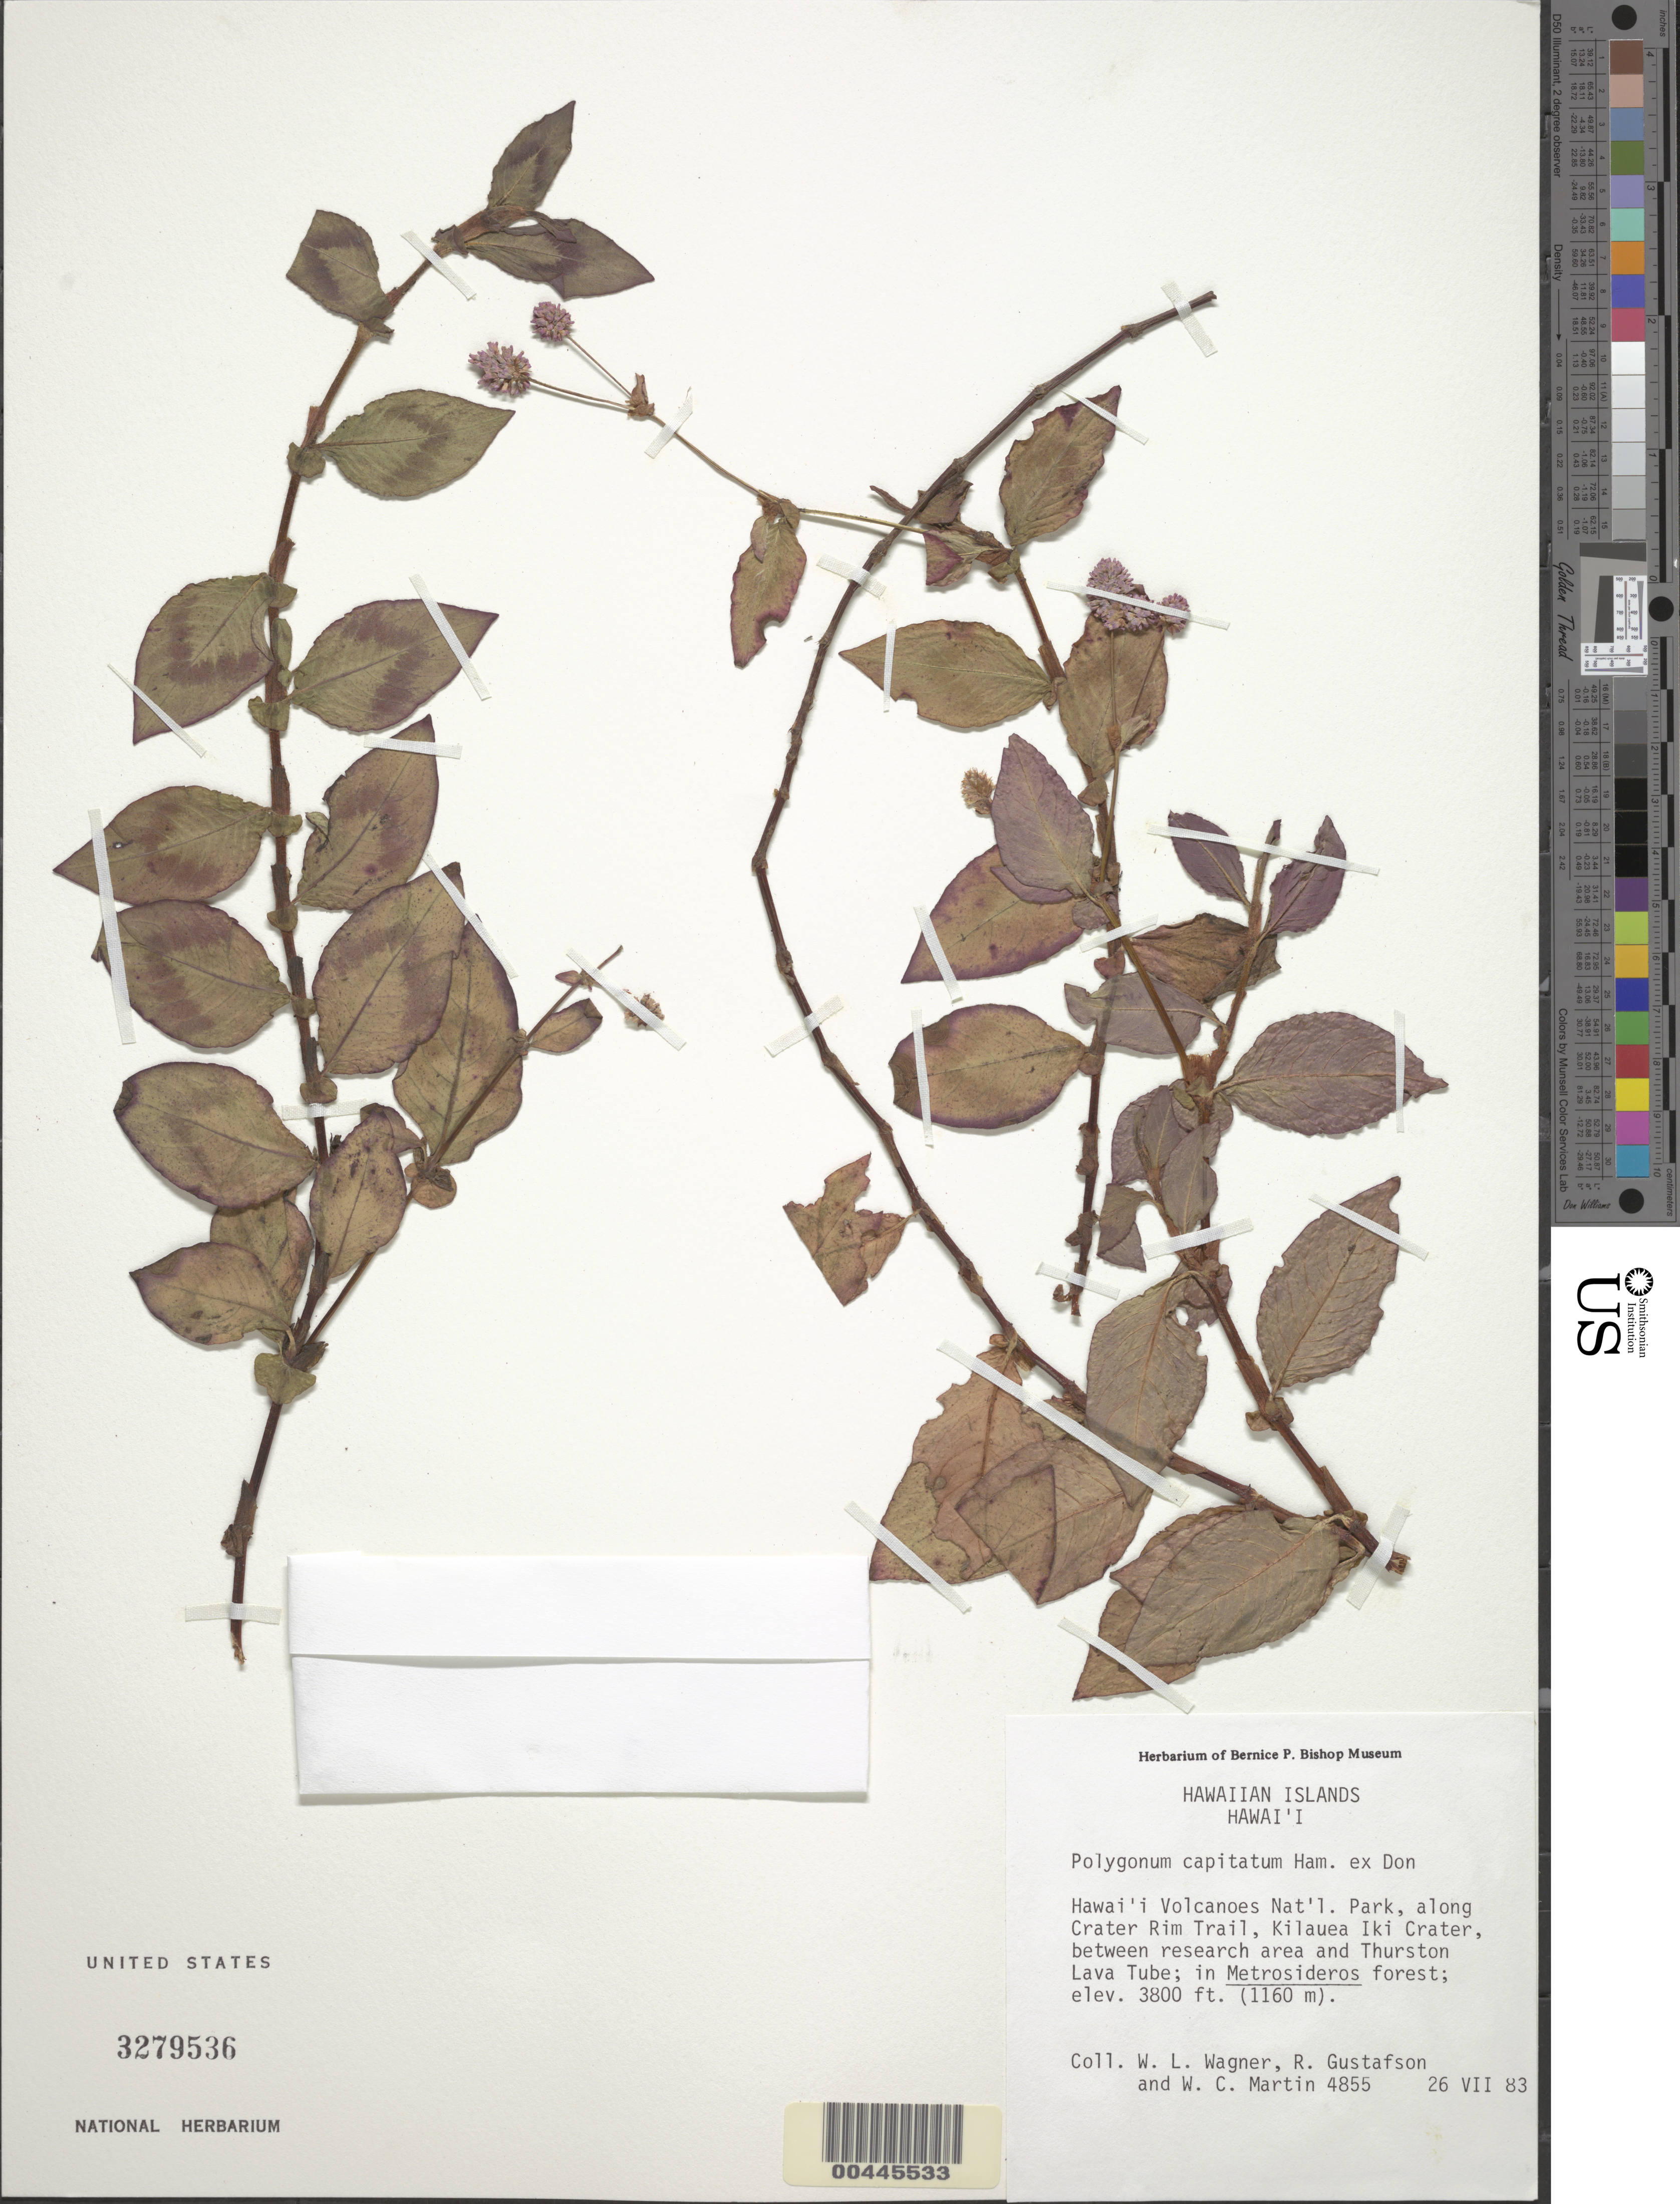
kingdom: Plantae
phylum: Tracheophyta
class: Magnoliopsida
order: Caryophyllales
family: Polygonaceae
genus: Persicaria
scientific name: Persicaria capitata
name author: (Buch.-Ham. ex D. Don) H. Gross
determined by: Wagner, W. L., (BOT), Smithsonian Institution - National Museum of Natural History (UNITED STATES)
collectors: W. L. Wagner, R. Gustafson & W. C. Martin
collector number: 4855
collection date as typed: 26 Jul 1983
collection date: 1983-07-26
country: United States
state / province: Hawaii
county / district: Hawaii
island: Hawaii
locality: Hawaii Volcanoes National Park, along Crater Rim Trail, Kilauea Iki Crater between research area and Thurston Lava Tube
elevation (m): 1160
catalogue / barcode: US 3279563